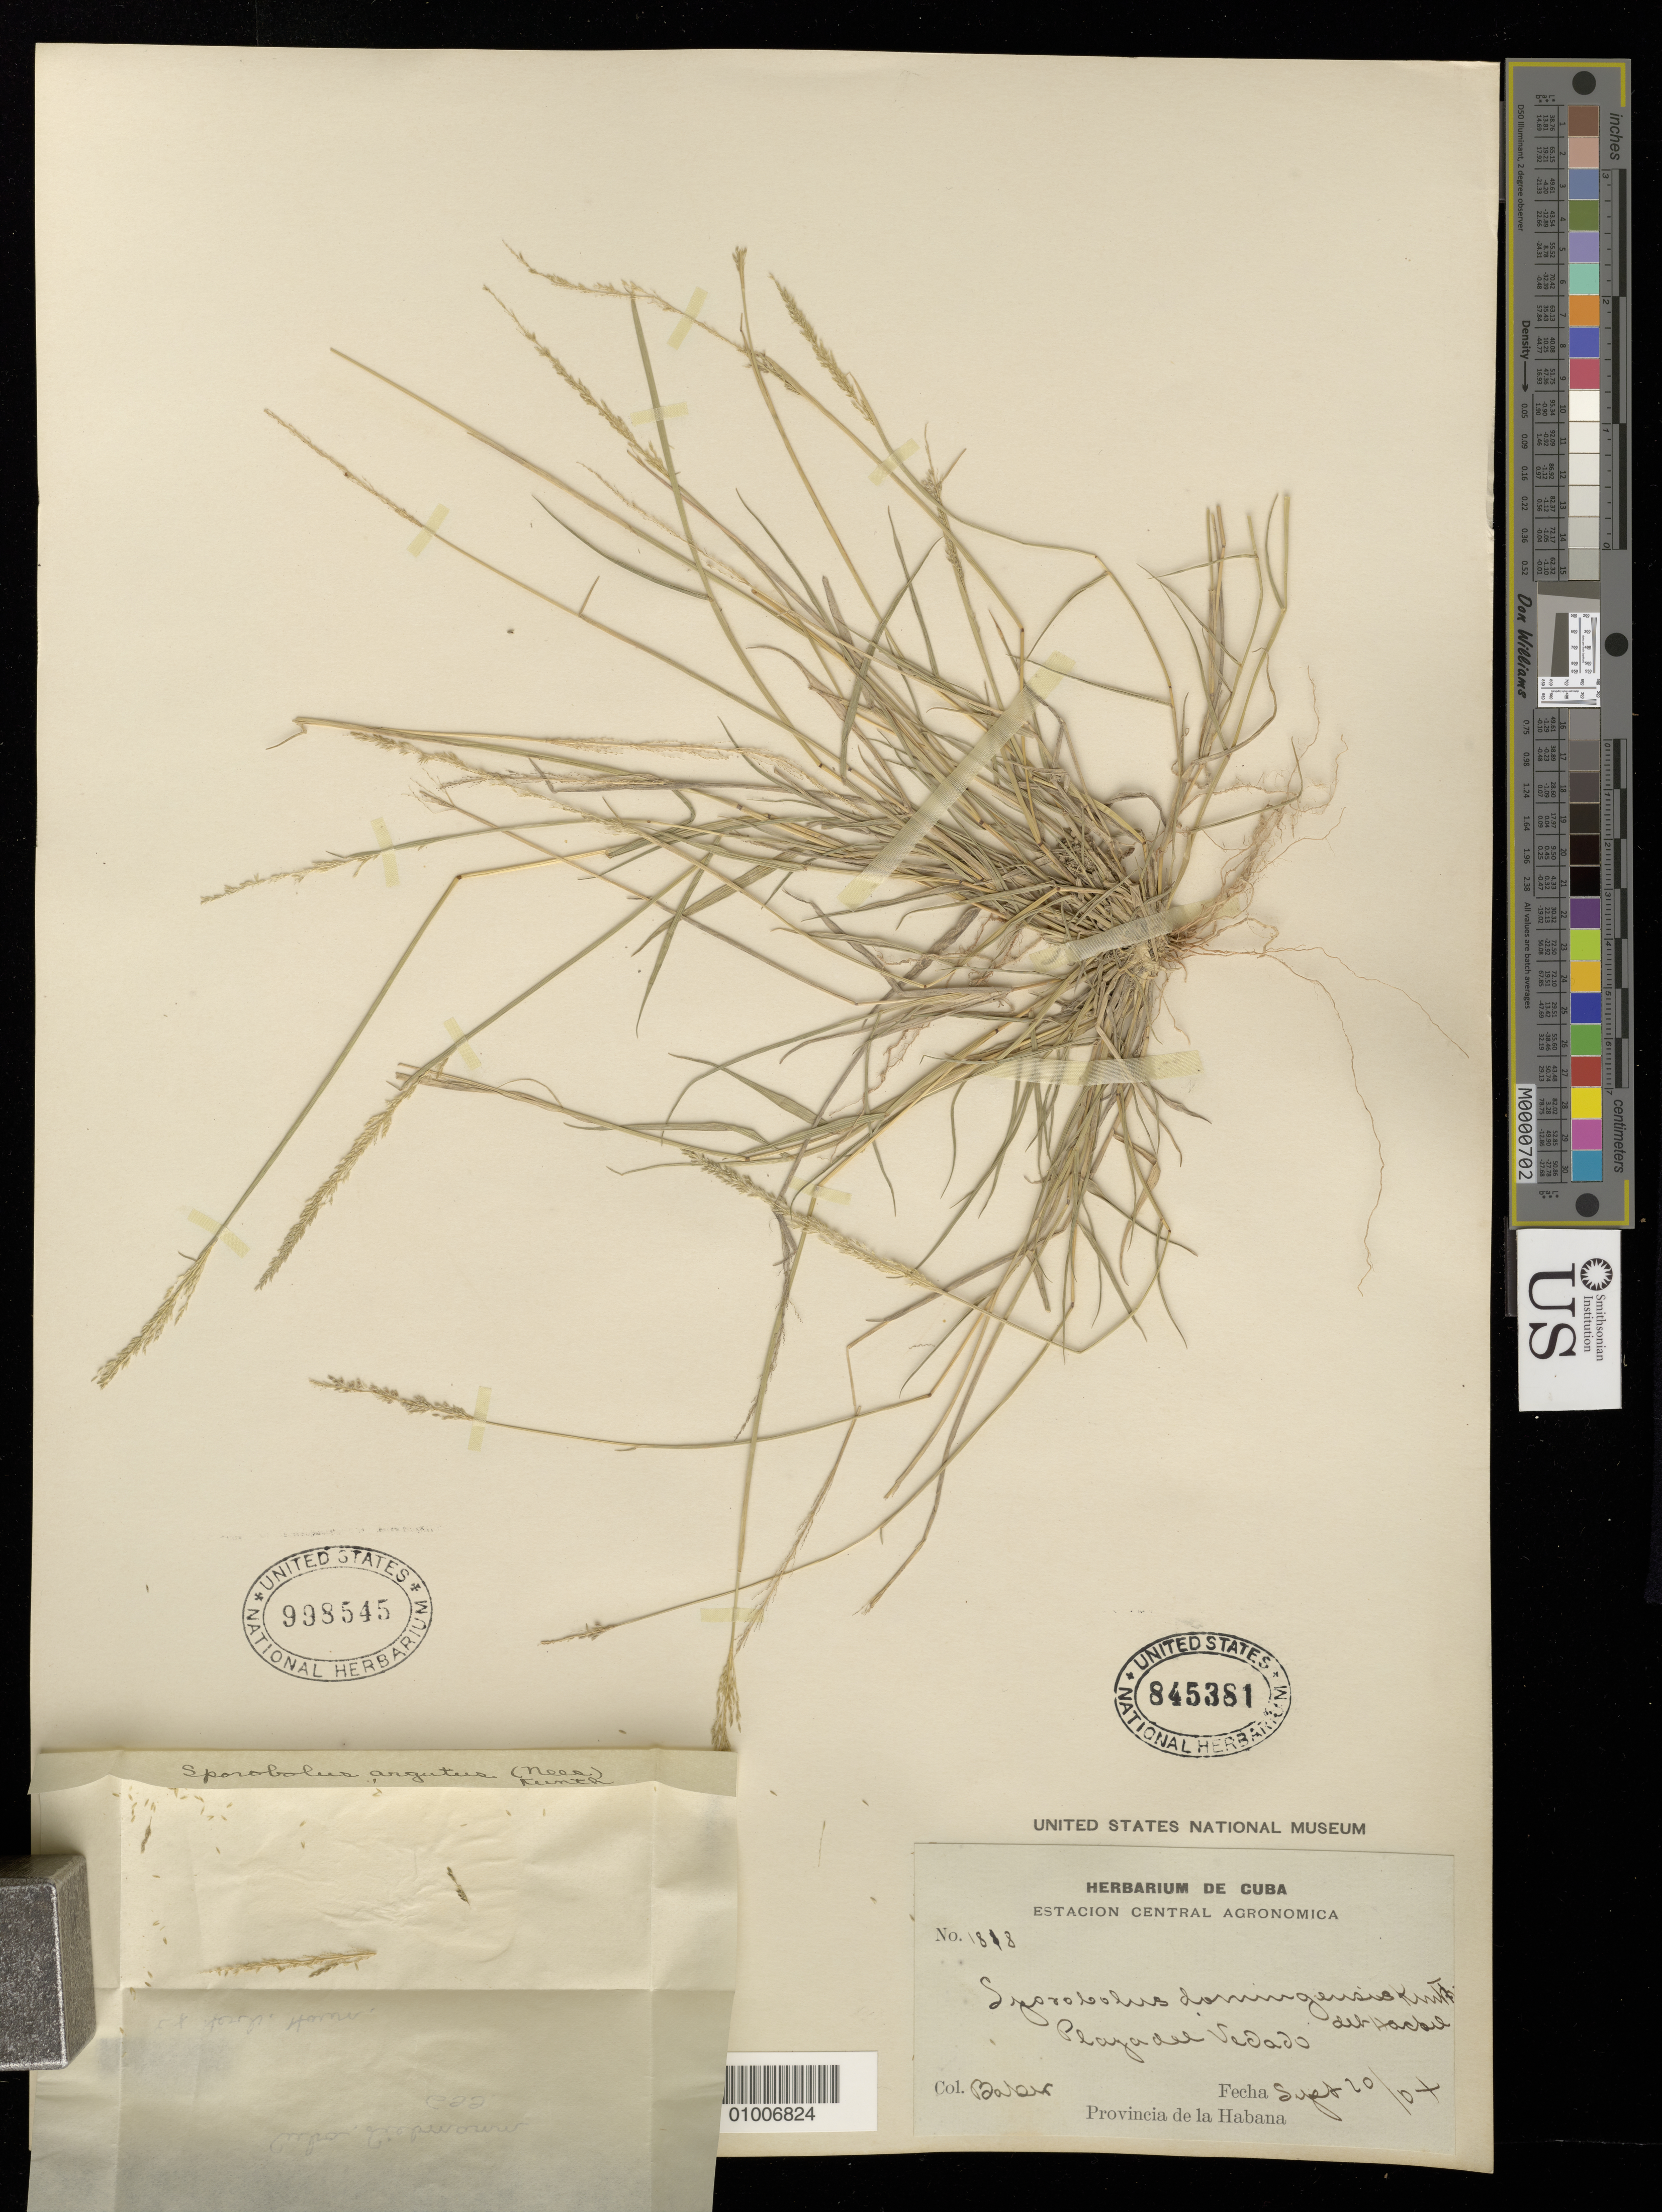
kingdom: Plantae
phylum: Tracheophyta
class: Liliopsida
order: Poales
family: Poaceae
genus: Sporobolus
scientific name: Sporobolus pyramidatus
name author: (Lam.) Hitchc.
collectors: F. M. Liebmann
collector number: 699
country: Cuba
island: Cuba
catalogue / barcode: US 998545